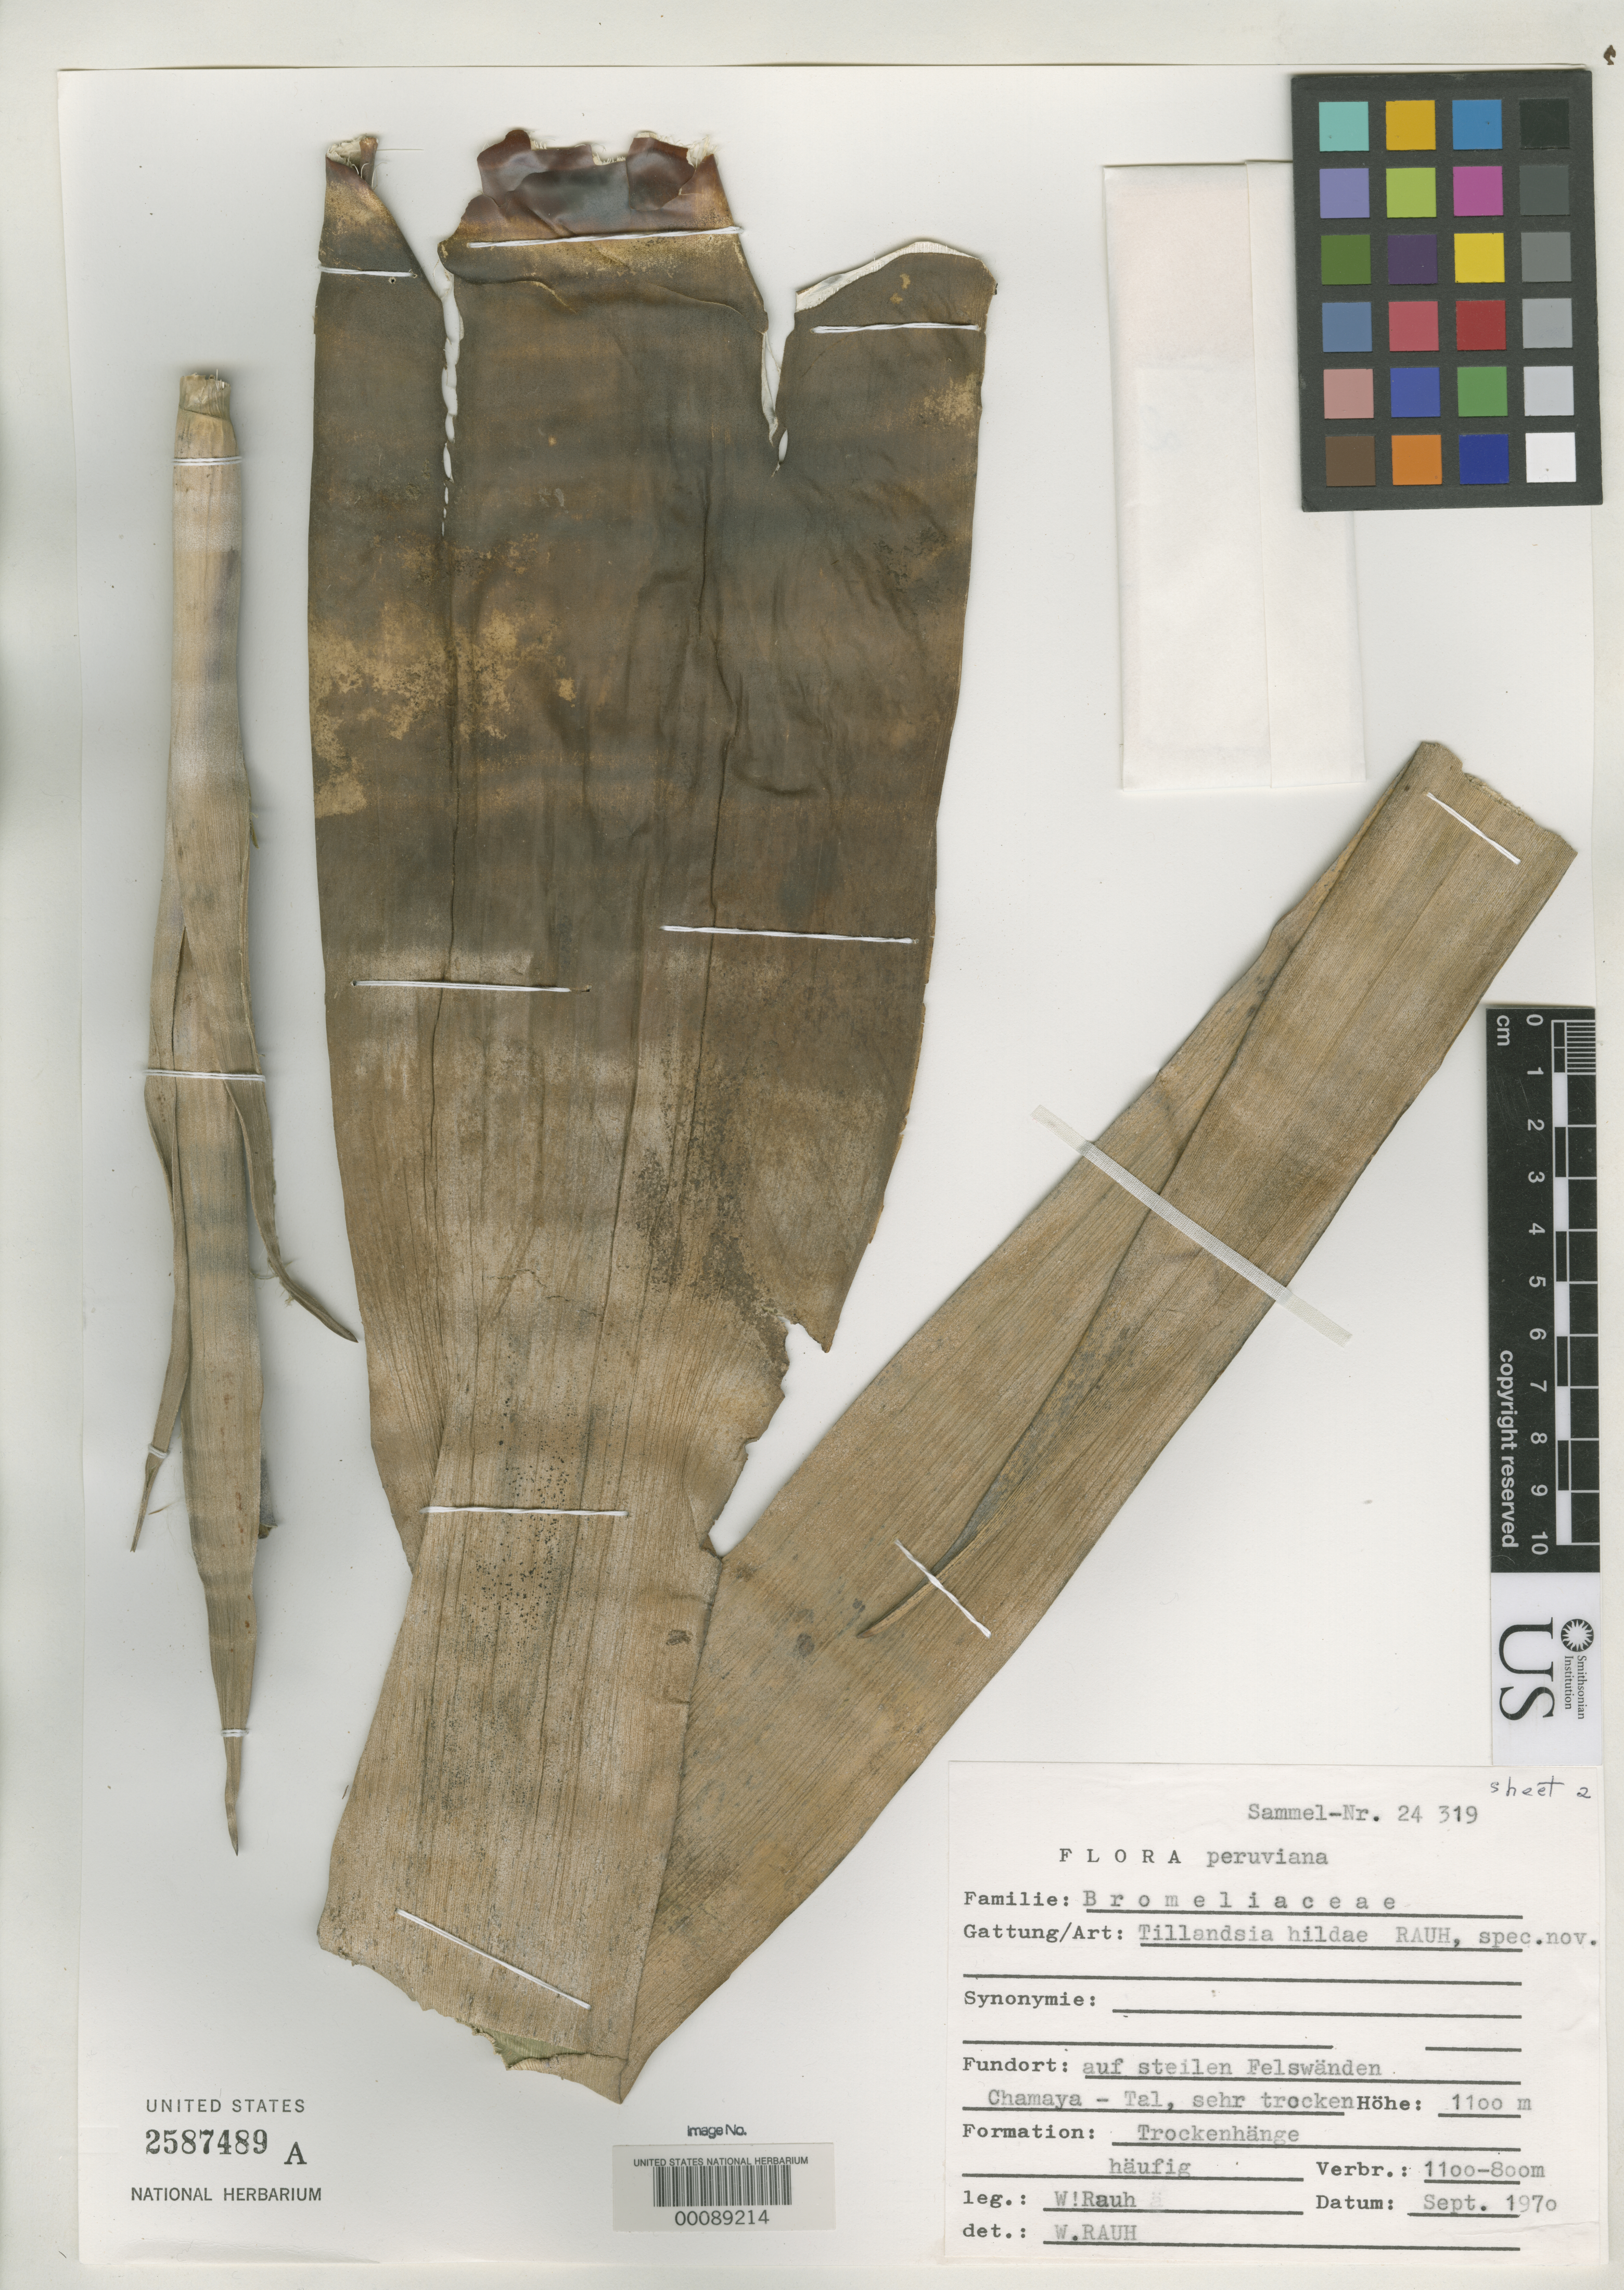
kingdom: Plantae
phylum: Tracheophyta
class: Liliopsida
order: Poales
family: Bromeliaceae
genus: Tillandsia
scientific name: Tillandsia hildae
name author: Rauh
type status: Isotype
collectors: W. Rauh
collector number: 24319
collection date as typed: Sep 1970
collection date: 1970-09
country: Peru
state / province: Cajamarca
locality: Río Chamaya valley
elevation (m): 1100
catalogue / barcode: US 2587489A